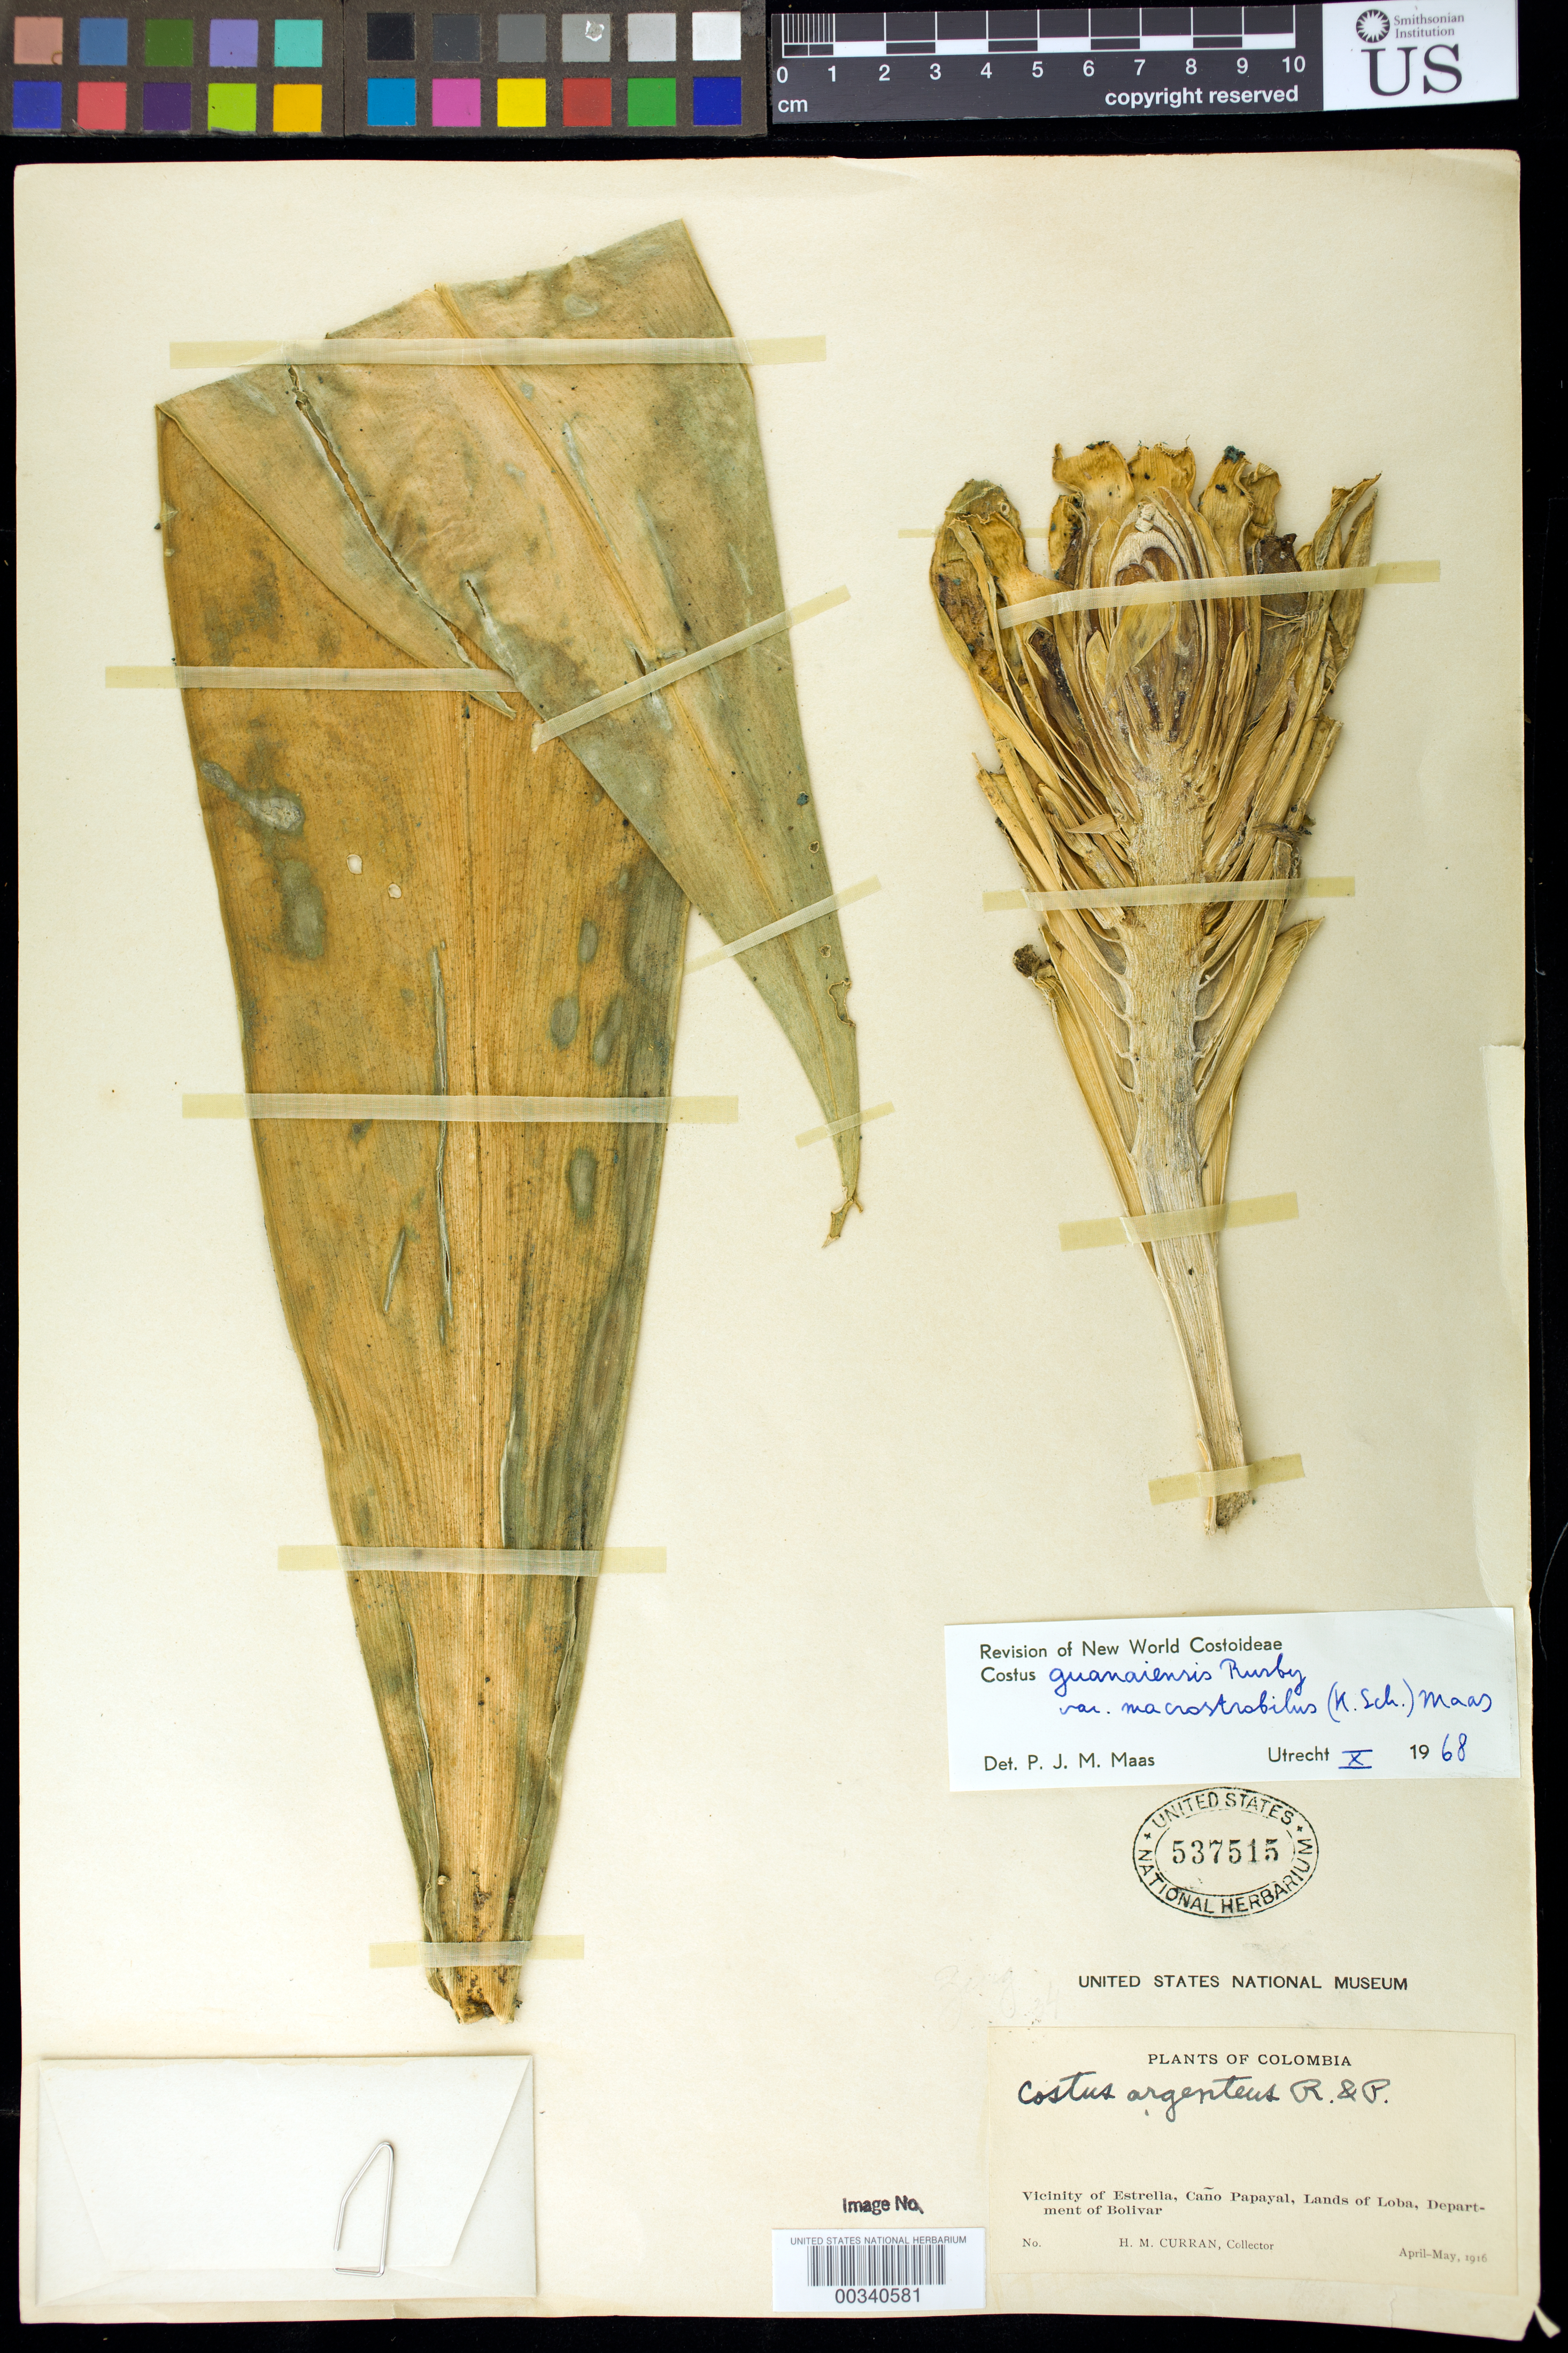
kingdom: Plantae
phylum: Tracheophyta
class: Liliopsida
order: Zingiberales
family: Costaceae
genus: Costus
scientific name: Costus guanaiensis var. macrostrobilis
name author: (K. Schum.) Maas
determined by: Maas, Paul J. M.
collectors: H. M. Curran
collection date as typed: Apr 1916 to -- May 1916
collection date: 1916-04/1916-05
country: Colombia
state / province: Bolívar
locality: Vicinity of Estrella, Caño Papayal, Lands of Loba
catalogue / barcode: US 537515